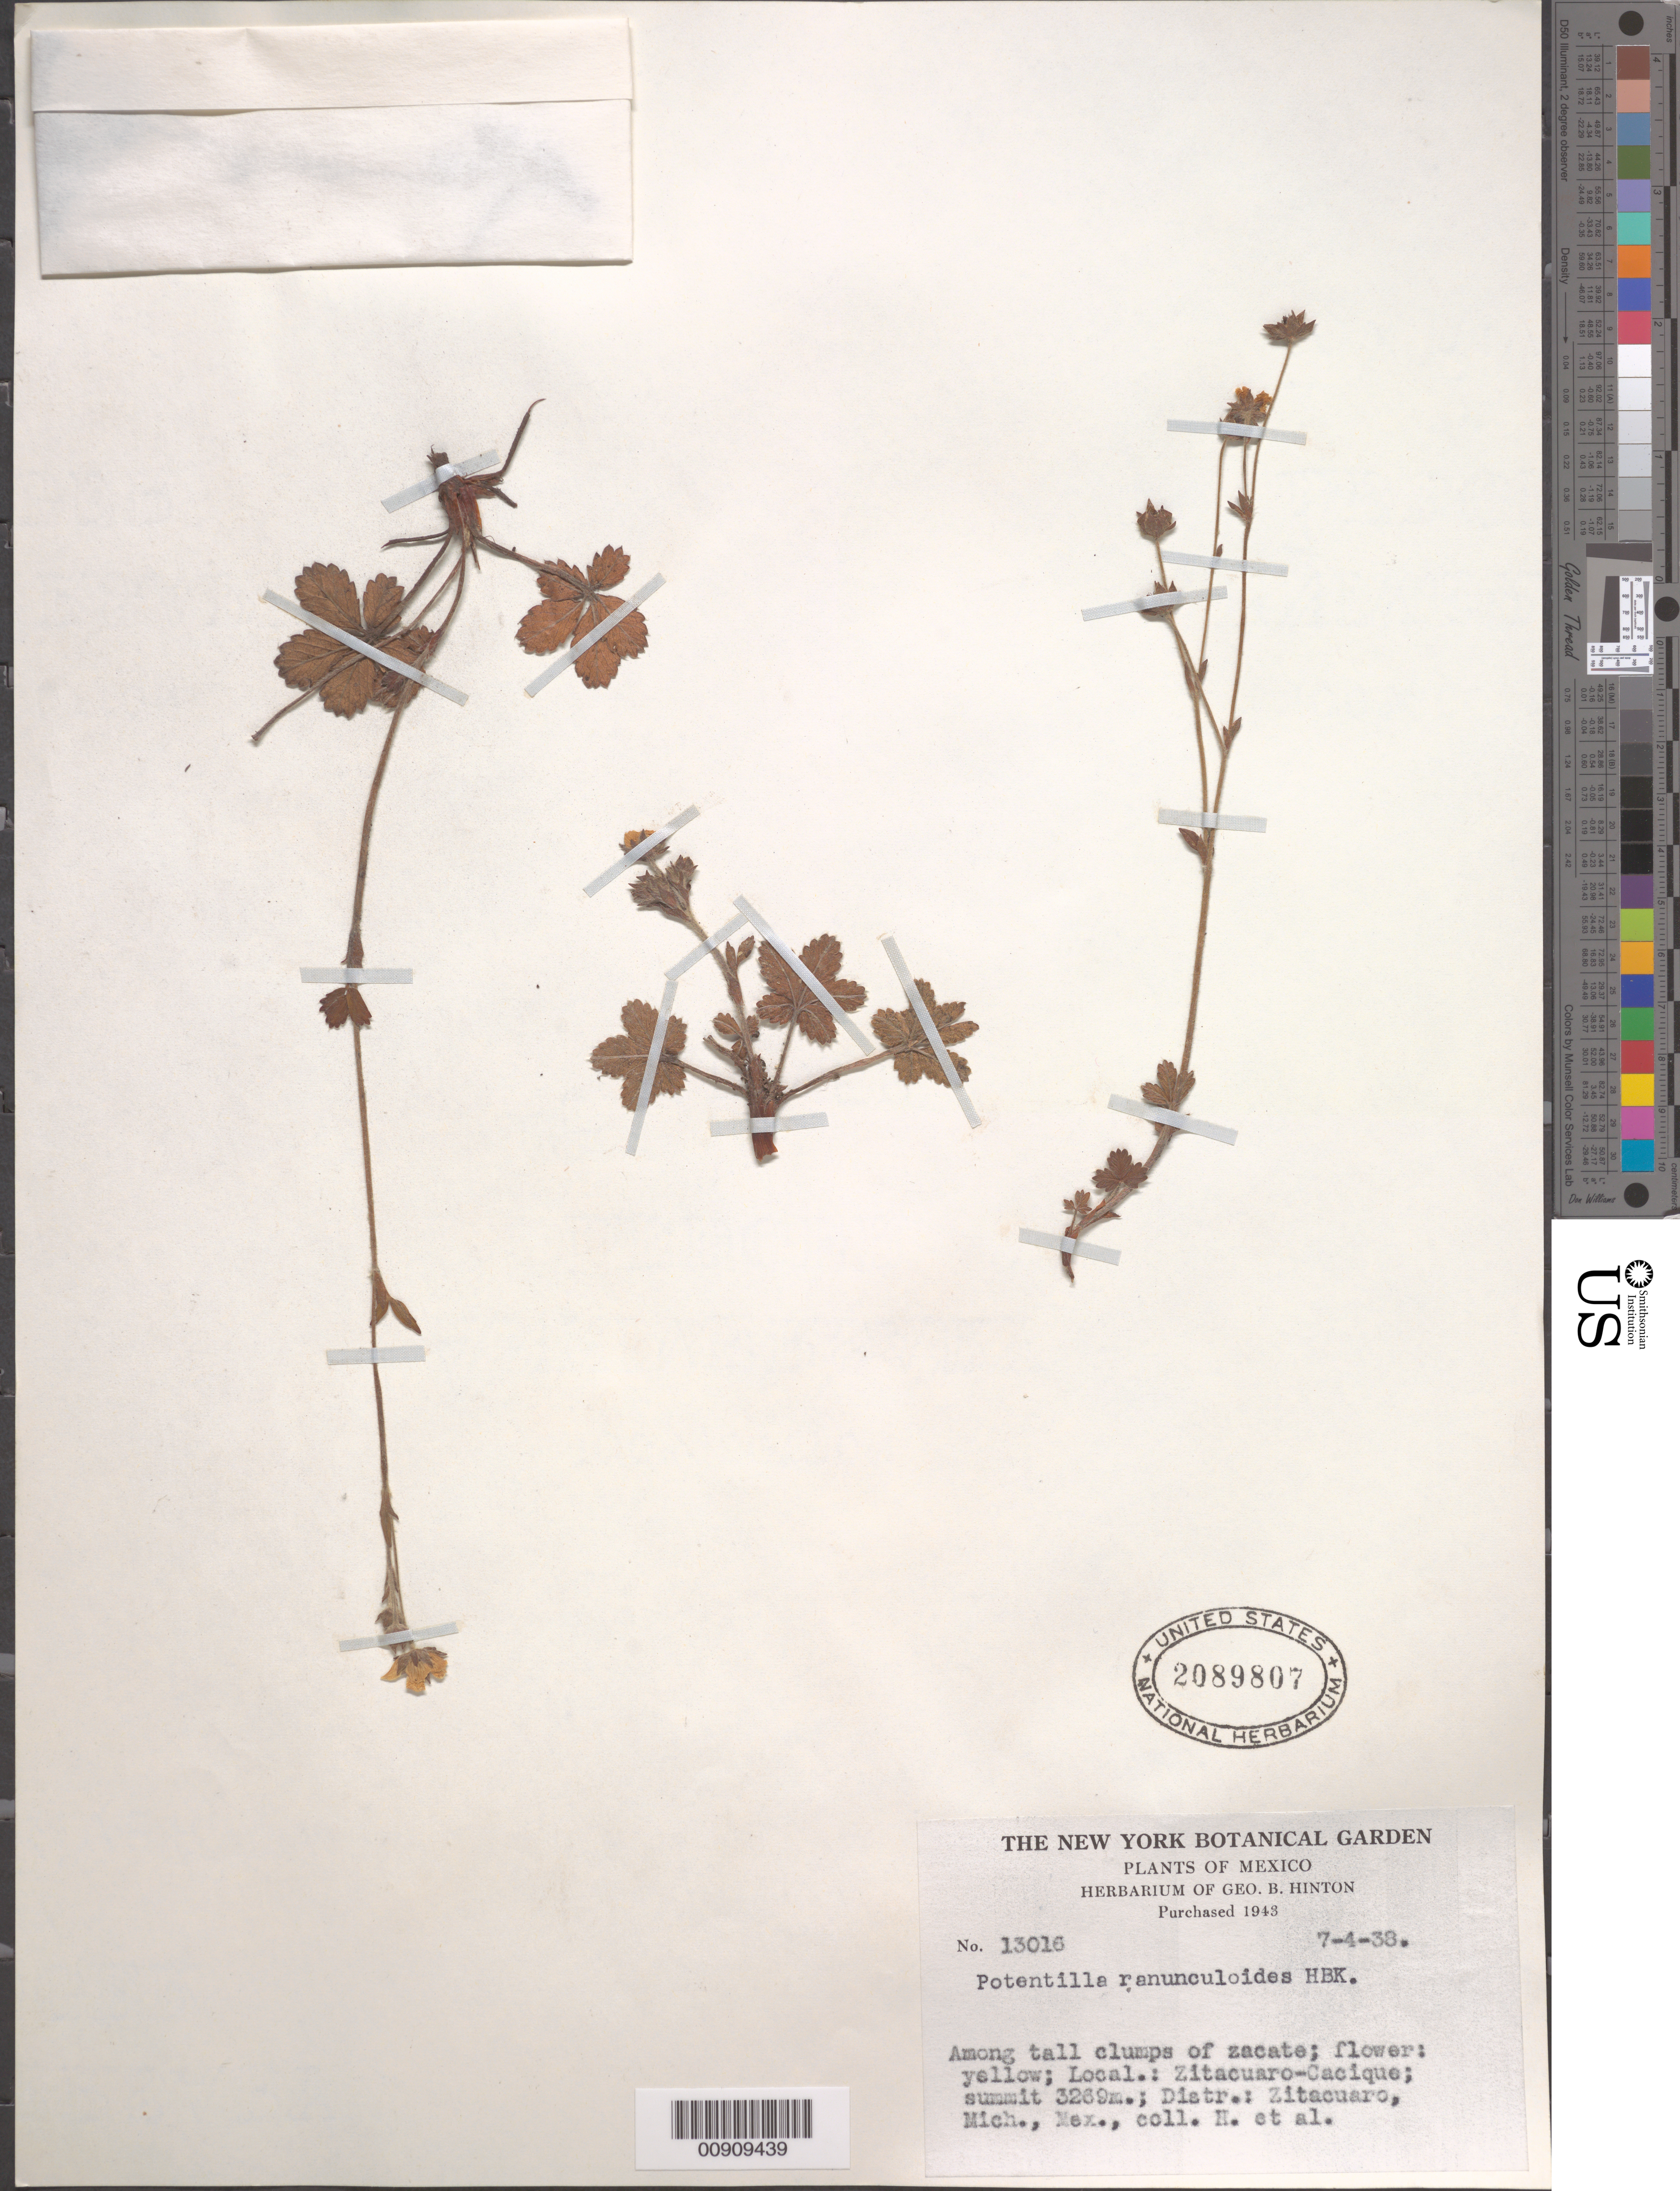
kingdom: Plantae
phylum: Tracheophyta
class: Magnoliopsida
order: Rosales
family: Rosaceae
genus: Potentilla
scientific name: Potentilla ranunculoides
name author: Humb. & Bonpl. ex Nestl.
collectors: G. B. Hinton & et al.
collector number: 13016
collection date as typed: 04 Jul 1938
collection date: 1938-07-04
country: Mexico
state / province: Michoacán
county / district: Zitácuaro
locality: Zitácuaro - Cacique; summit, Distr. Zitácuaro, Michoacán.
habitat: Among tall clumps of zacate.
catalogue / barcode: US 2089807